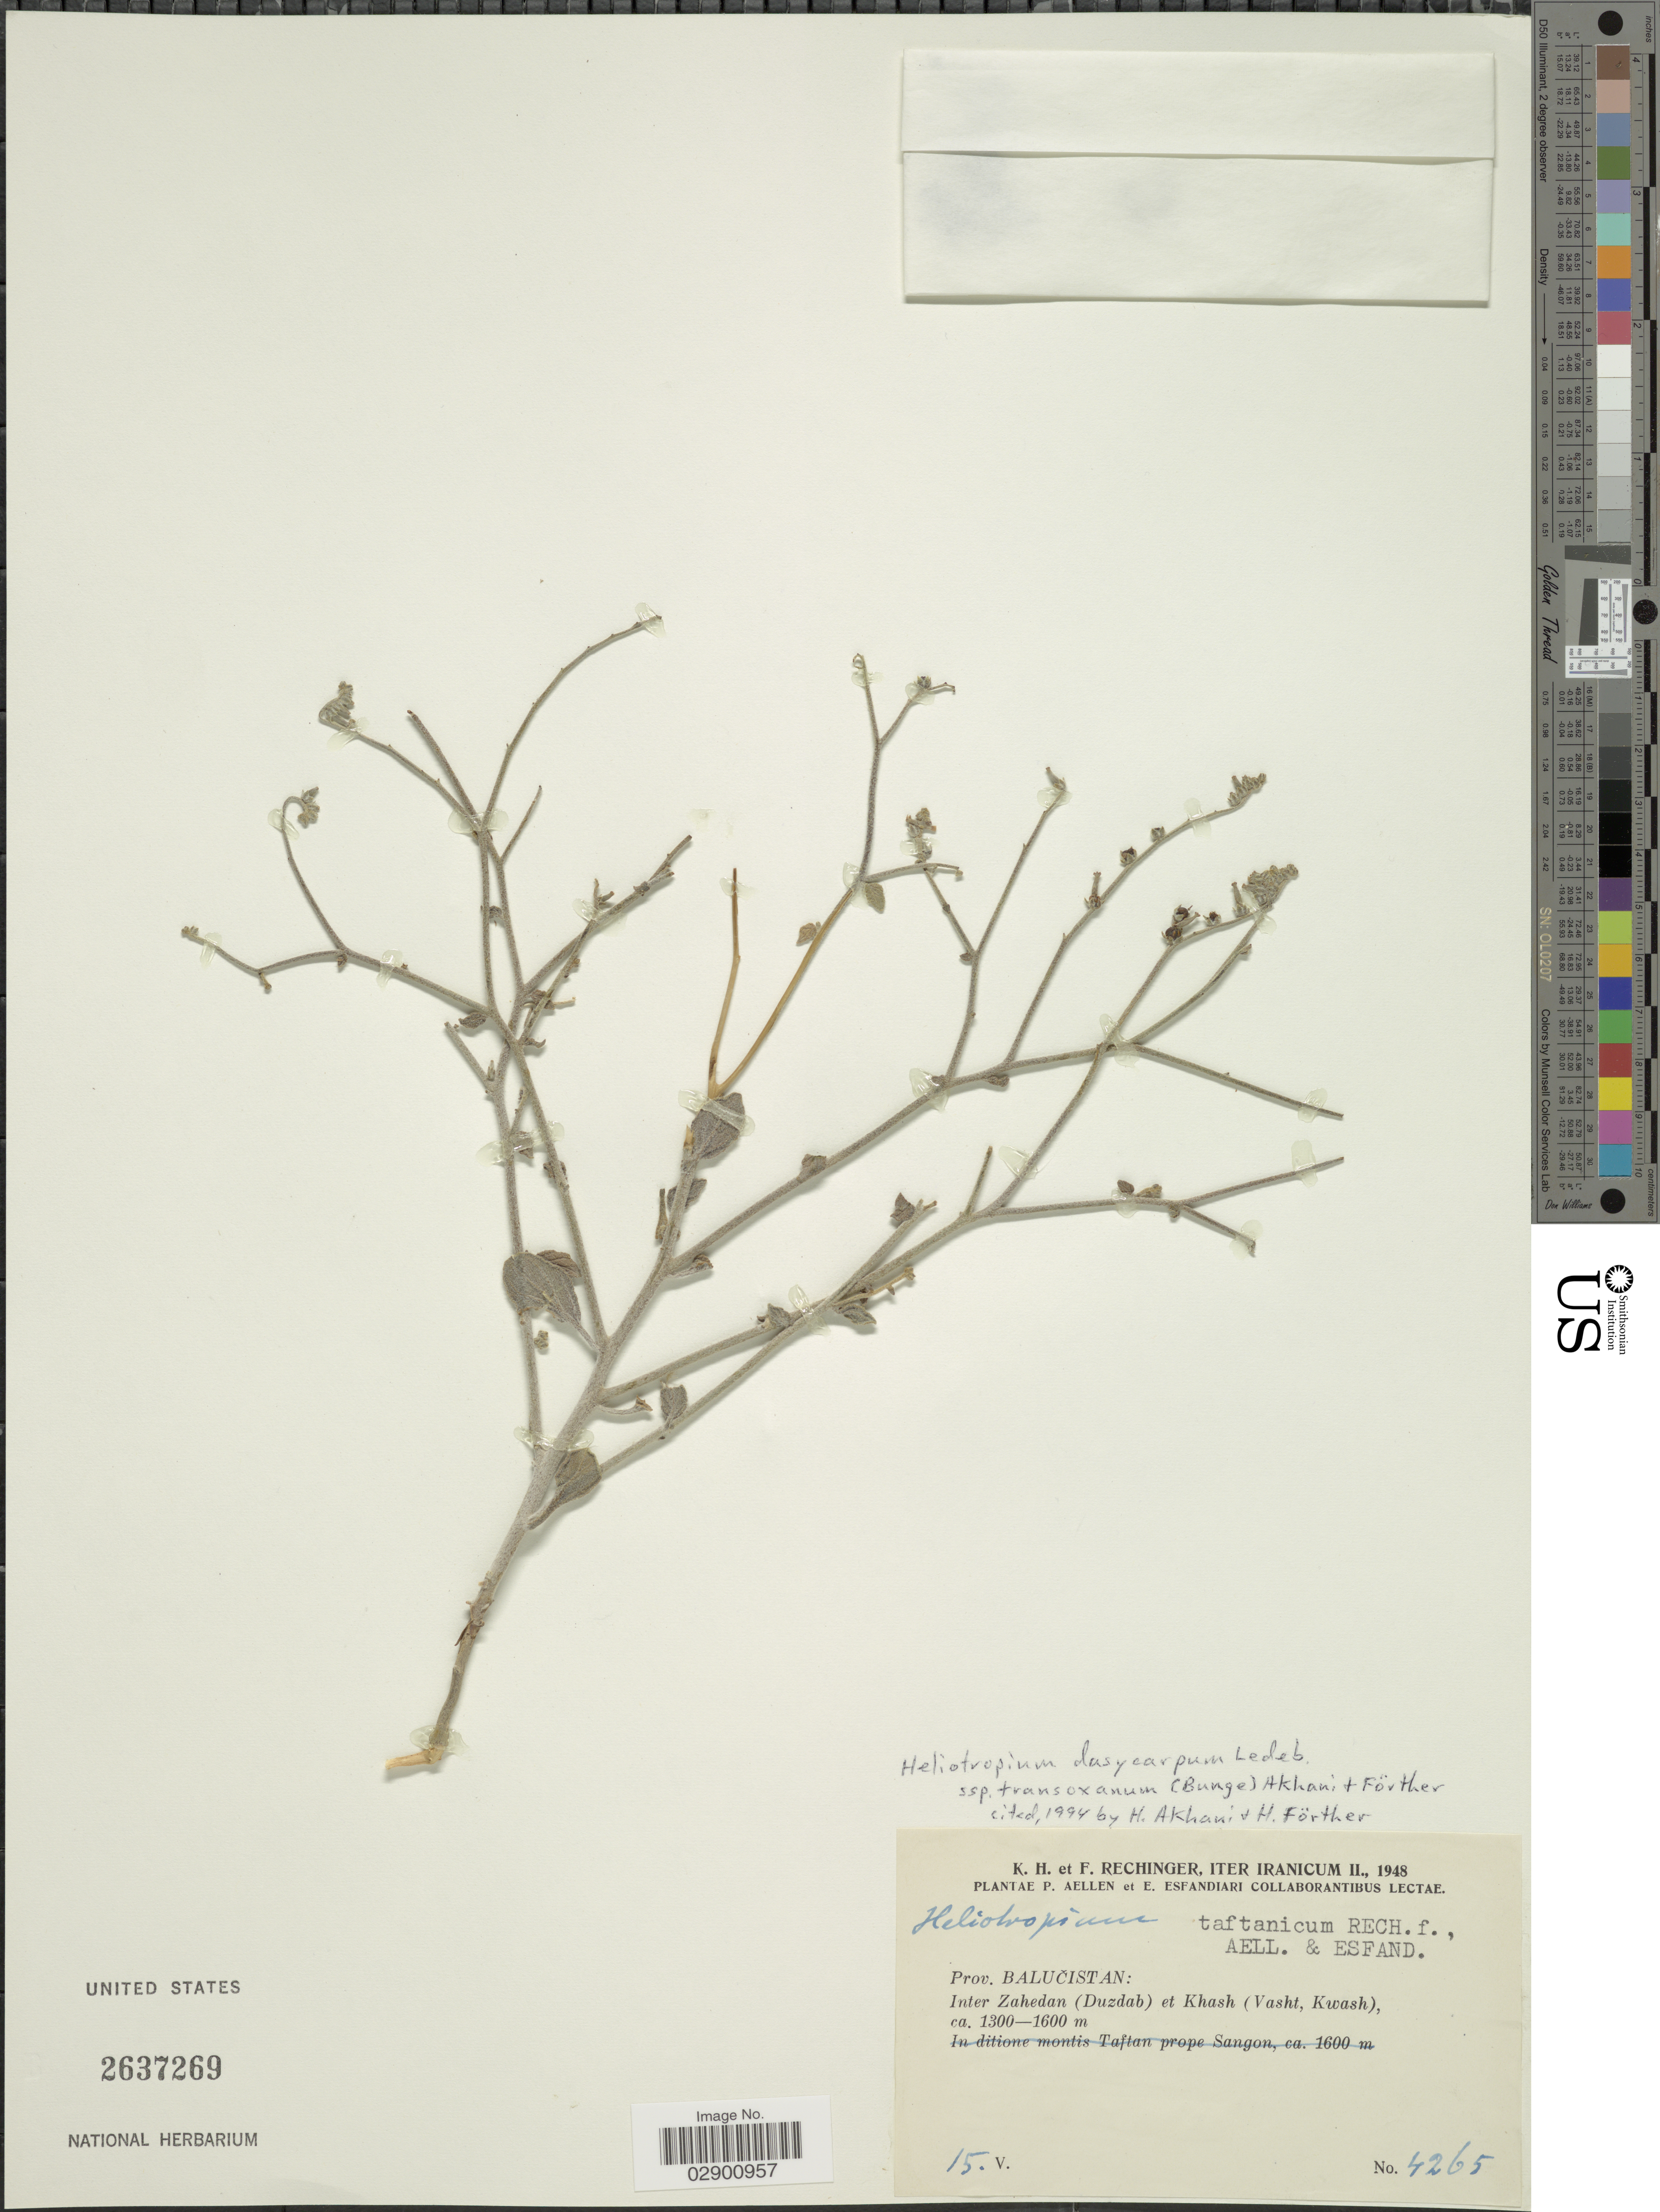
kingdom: Plantae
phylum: Tracheophyta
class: Magnoliopsida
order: Boraginales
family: Heliotropiaceae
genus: Heliotropium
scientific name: Heliotropium dasycarpum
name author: Ledeb.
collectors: K. H. Rechinger, F. Rechinger, P. Aellen & E. Esfandiari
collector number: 4265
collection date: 1948-05-15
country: Iran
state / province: Sistan and Baluchistan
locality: Iranicum II. Prov. Balučistan: Inter Zahedan (Duzdab) et Khash (Vasht, Kwash).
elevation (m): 1300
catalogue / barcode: US 2637269